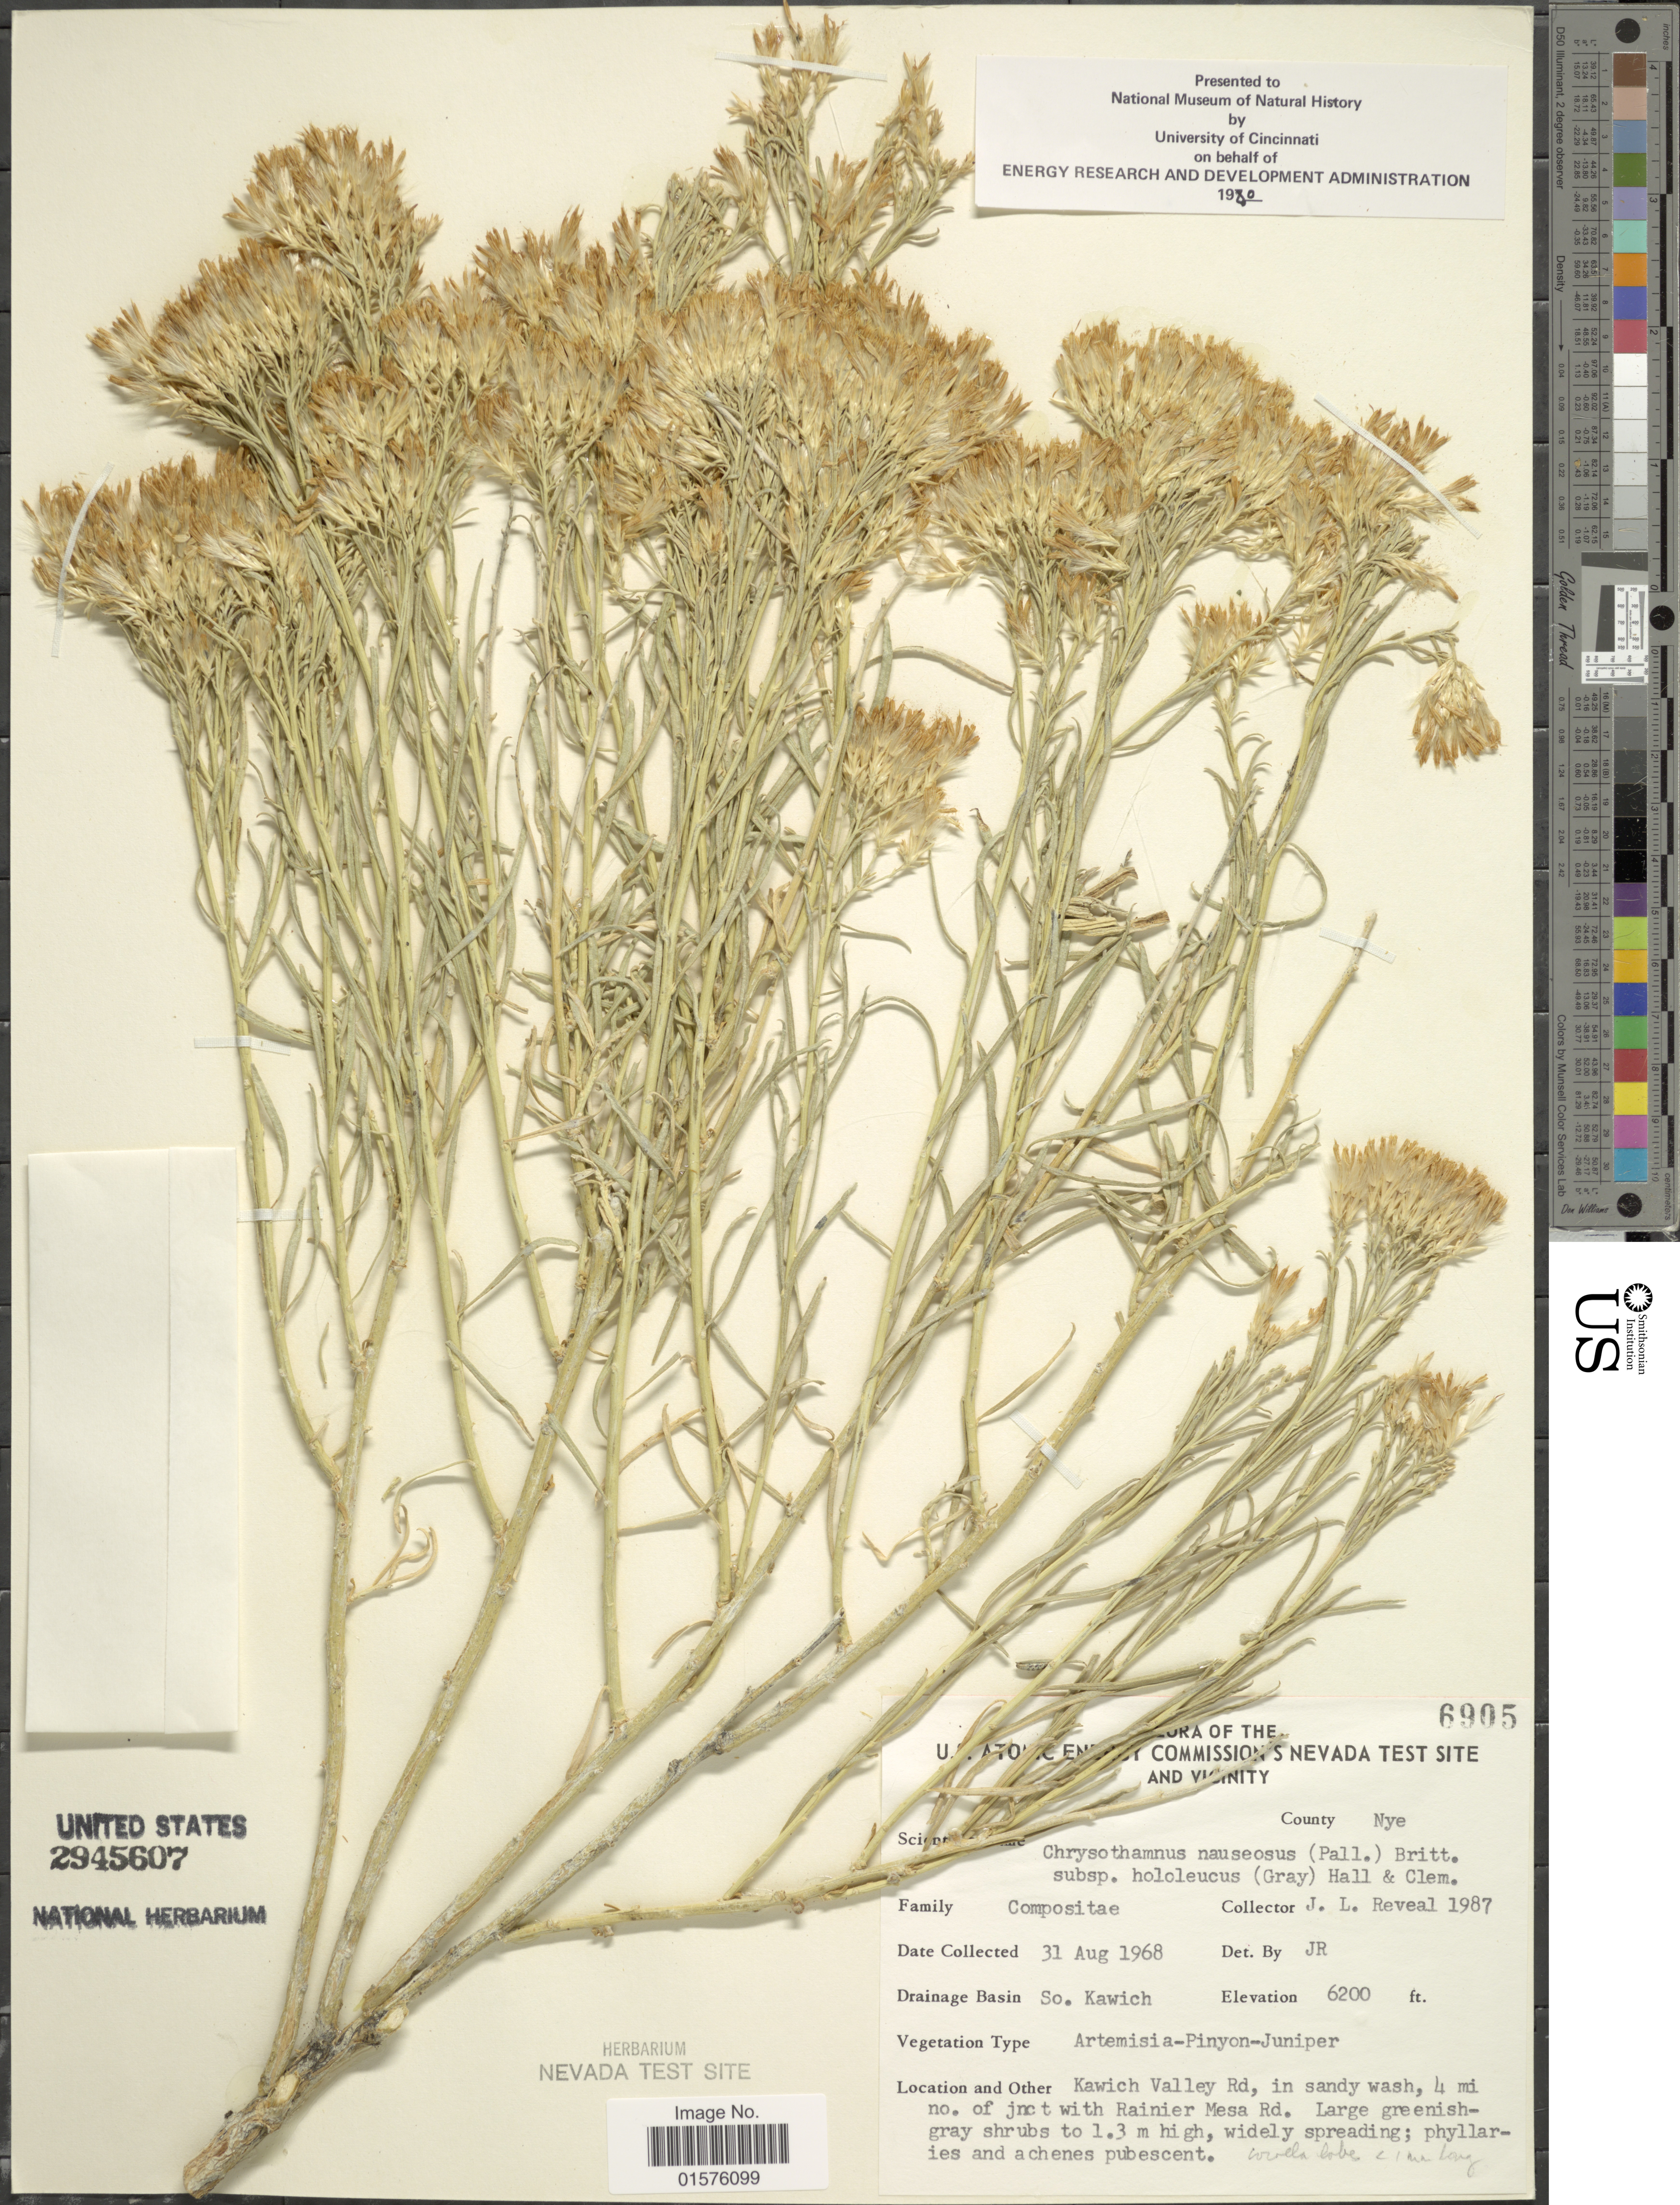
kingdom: Plantae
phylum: Tracheophyta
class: Magnoliopsida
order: Asterales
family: Asteraceae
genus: Ericameria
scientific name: Ericameria nauseosa var. hololeuca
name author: (A. Gray) G.L. Nesom & G.I. Baird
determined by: Urbatsch, Lowell E., Curator (LSU), Louisiana State University (UNITED STATES)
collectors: J. L. Reveal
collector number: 1987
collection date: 1968-08-31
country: United States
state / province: Nevada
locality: The U.S. Atomic Energy Commision's Nevada test site and vicinity, County: Nye, Kawich Valley Rd, in sandy wash, 4 mi no. of jct with Rainier Mesa Rd. Drainage basin: So Kawich.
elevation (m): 1890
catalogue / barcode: US 2945607